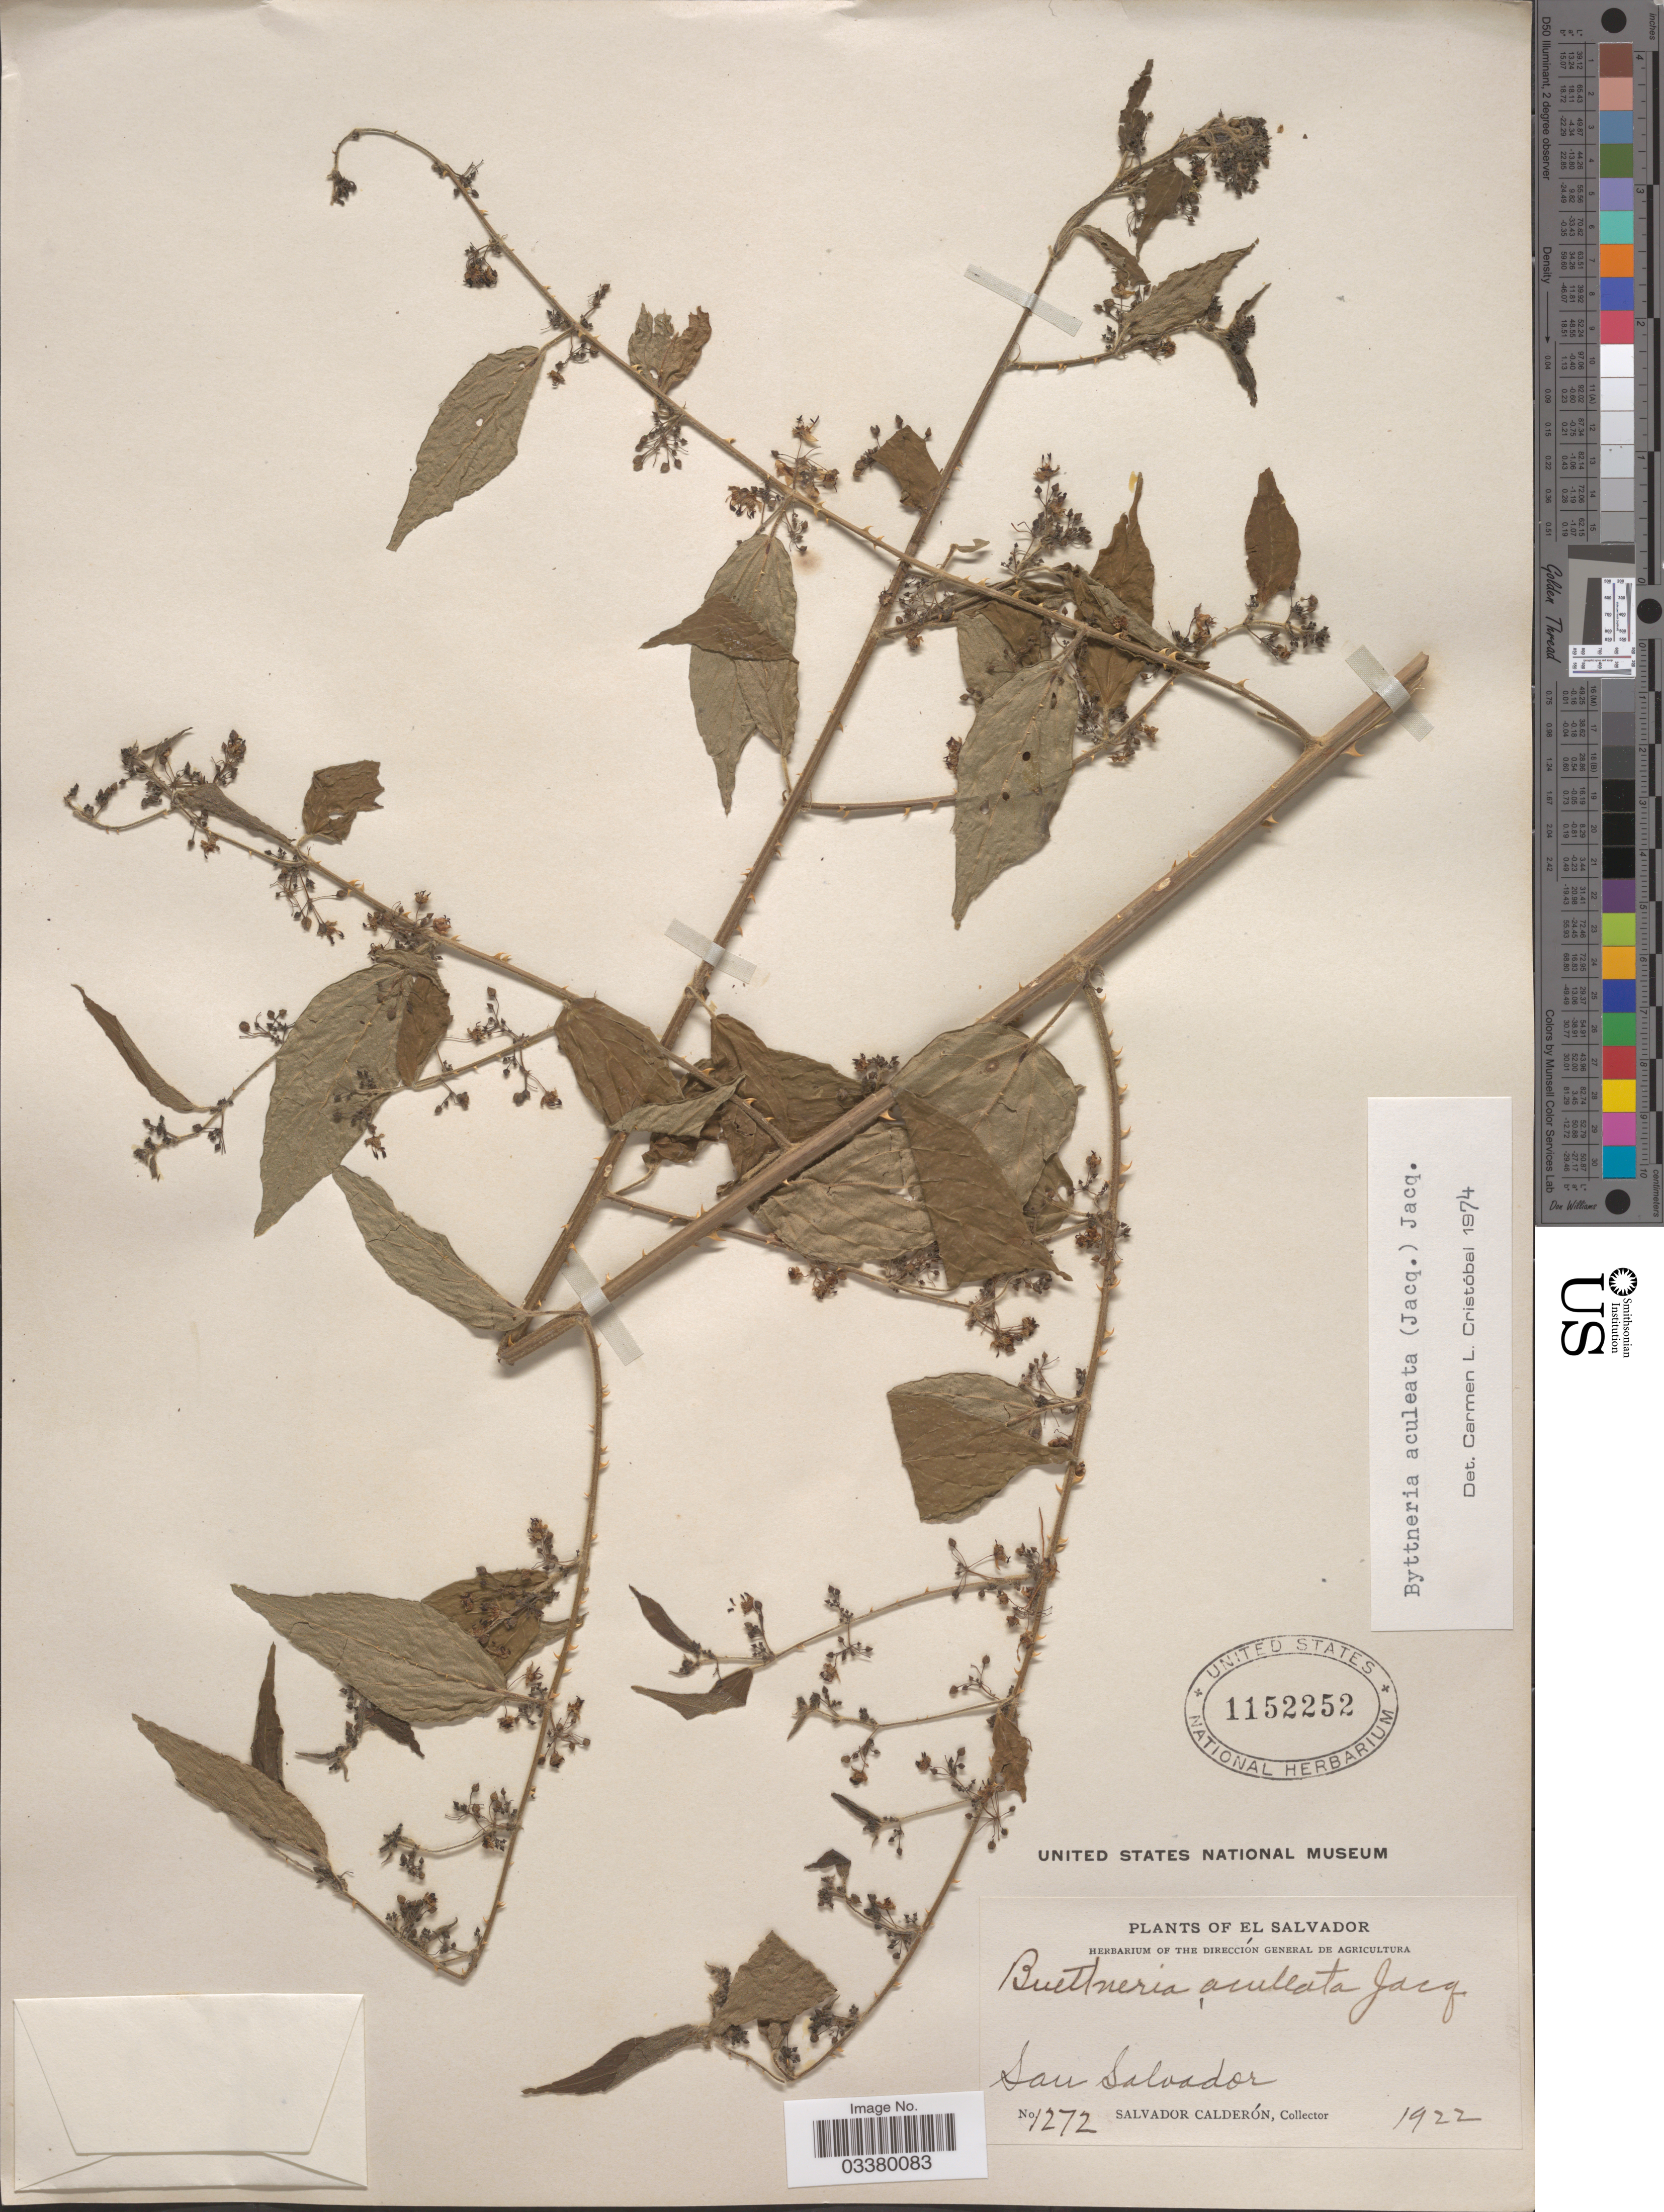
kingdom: Plantae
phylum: Tracheophyta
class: Magnoliopsida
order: Malvales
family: Malvaceae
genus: Byttneria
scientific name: Byttneria aculeata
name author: (Jacq.) Jacq.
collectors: S. Calderón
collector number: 1272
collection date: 1922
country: El Salvador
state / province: San Salvador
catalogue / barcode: US 1152252